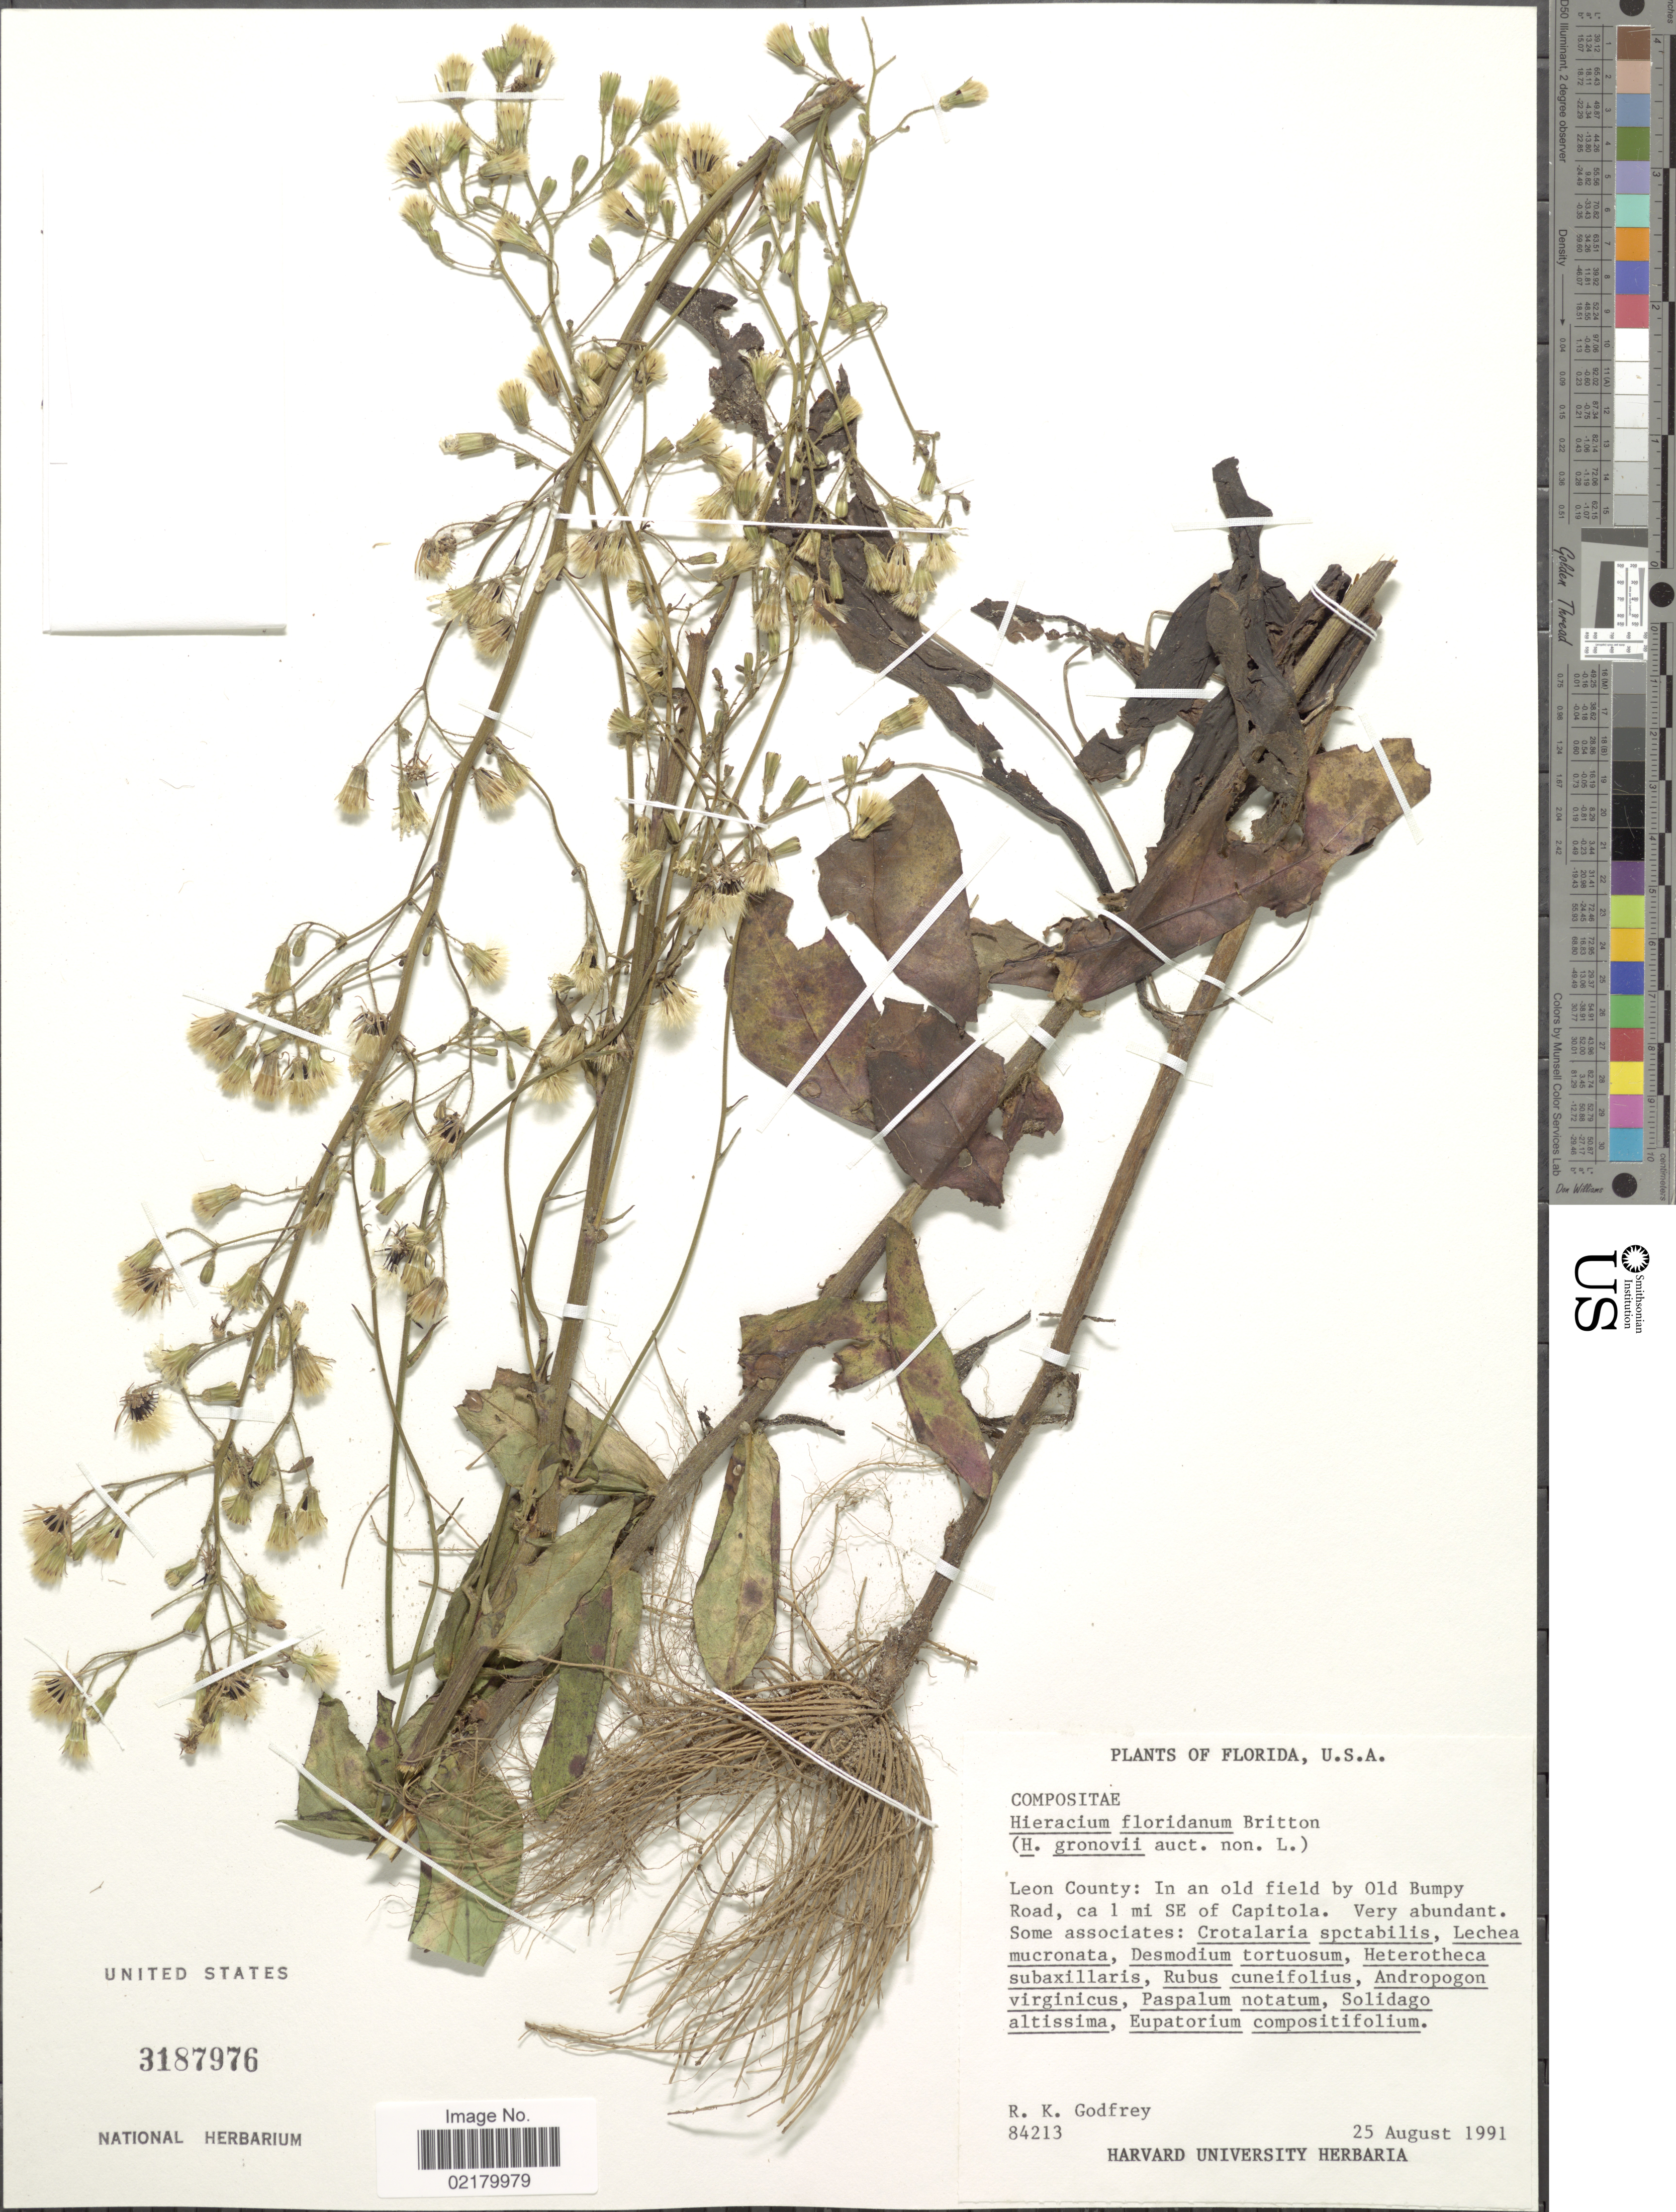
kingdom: Plantae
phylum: Tracheophyta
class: Magnoliopsida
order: Asterales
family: Asteraceae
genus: Pilosella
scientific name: Pilosella floribunda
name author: (Wimm. & Grab.) Fr. a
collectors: R. K. Godfrey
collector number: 84213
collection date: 1991-08-25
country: United States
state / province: Florida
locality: Leon County: In an old field by Old Bumpy Road, ca 1 mi SE of Capitola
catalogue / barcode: US 3187976